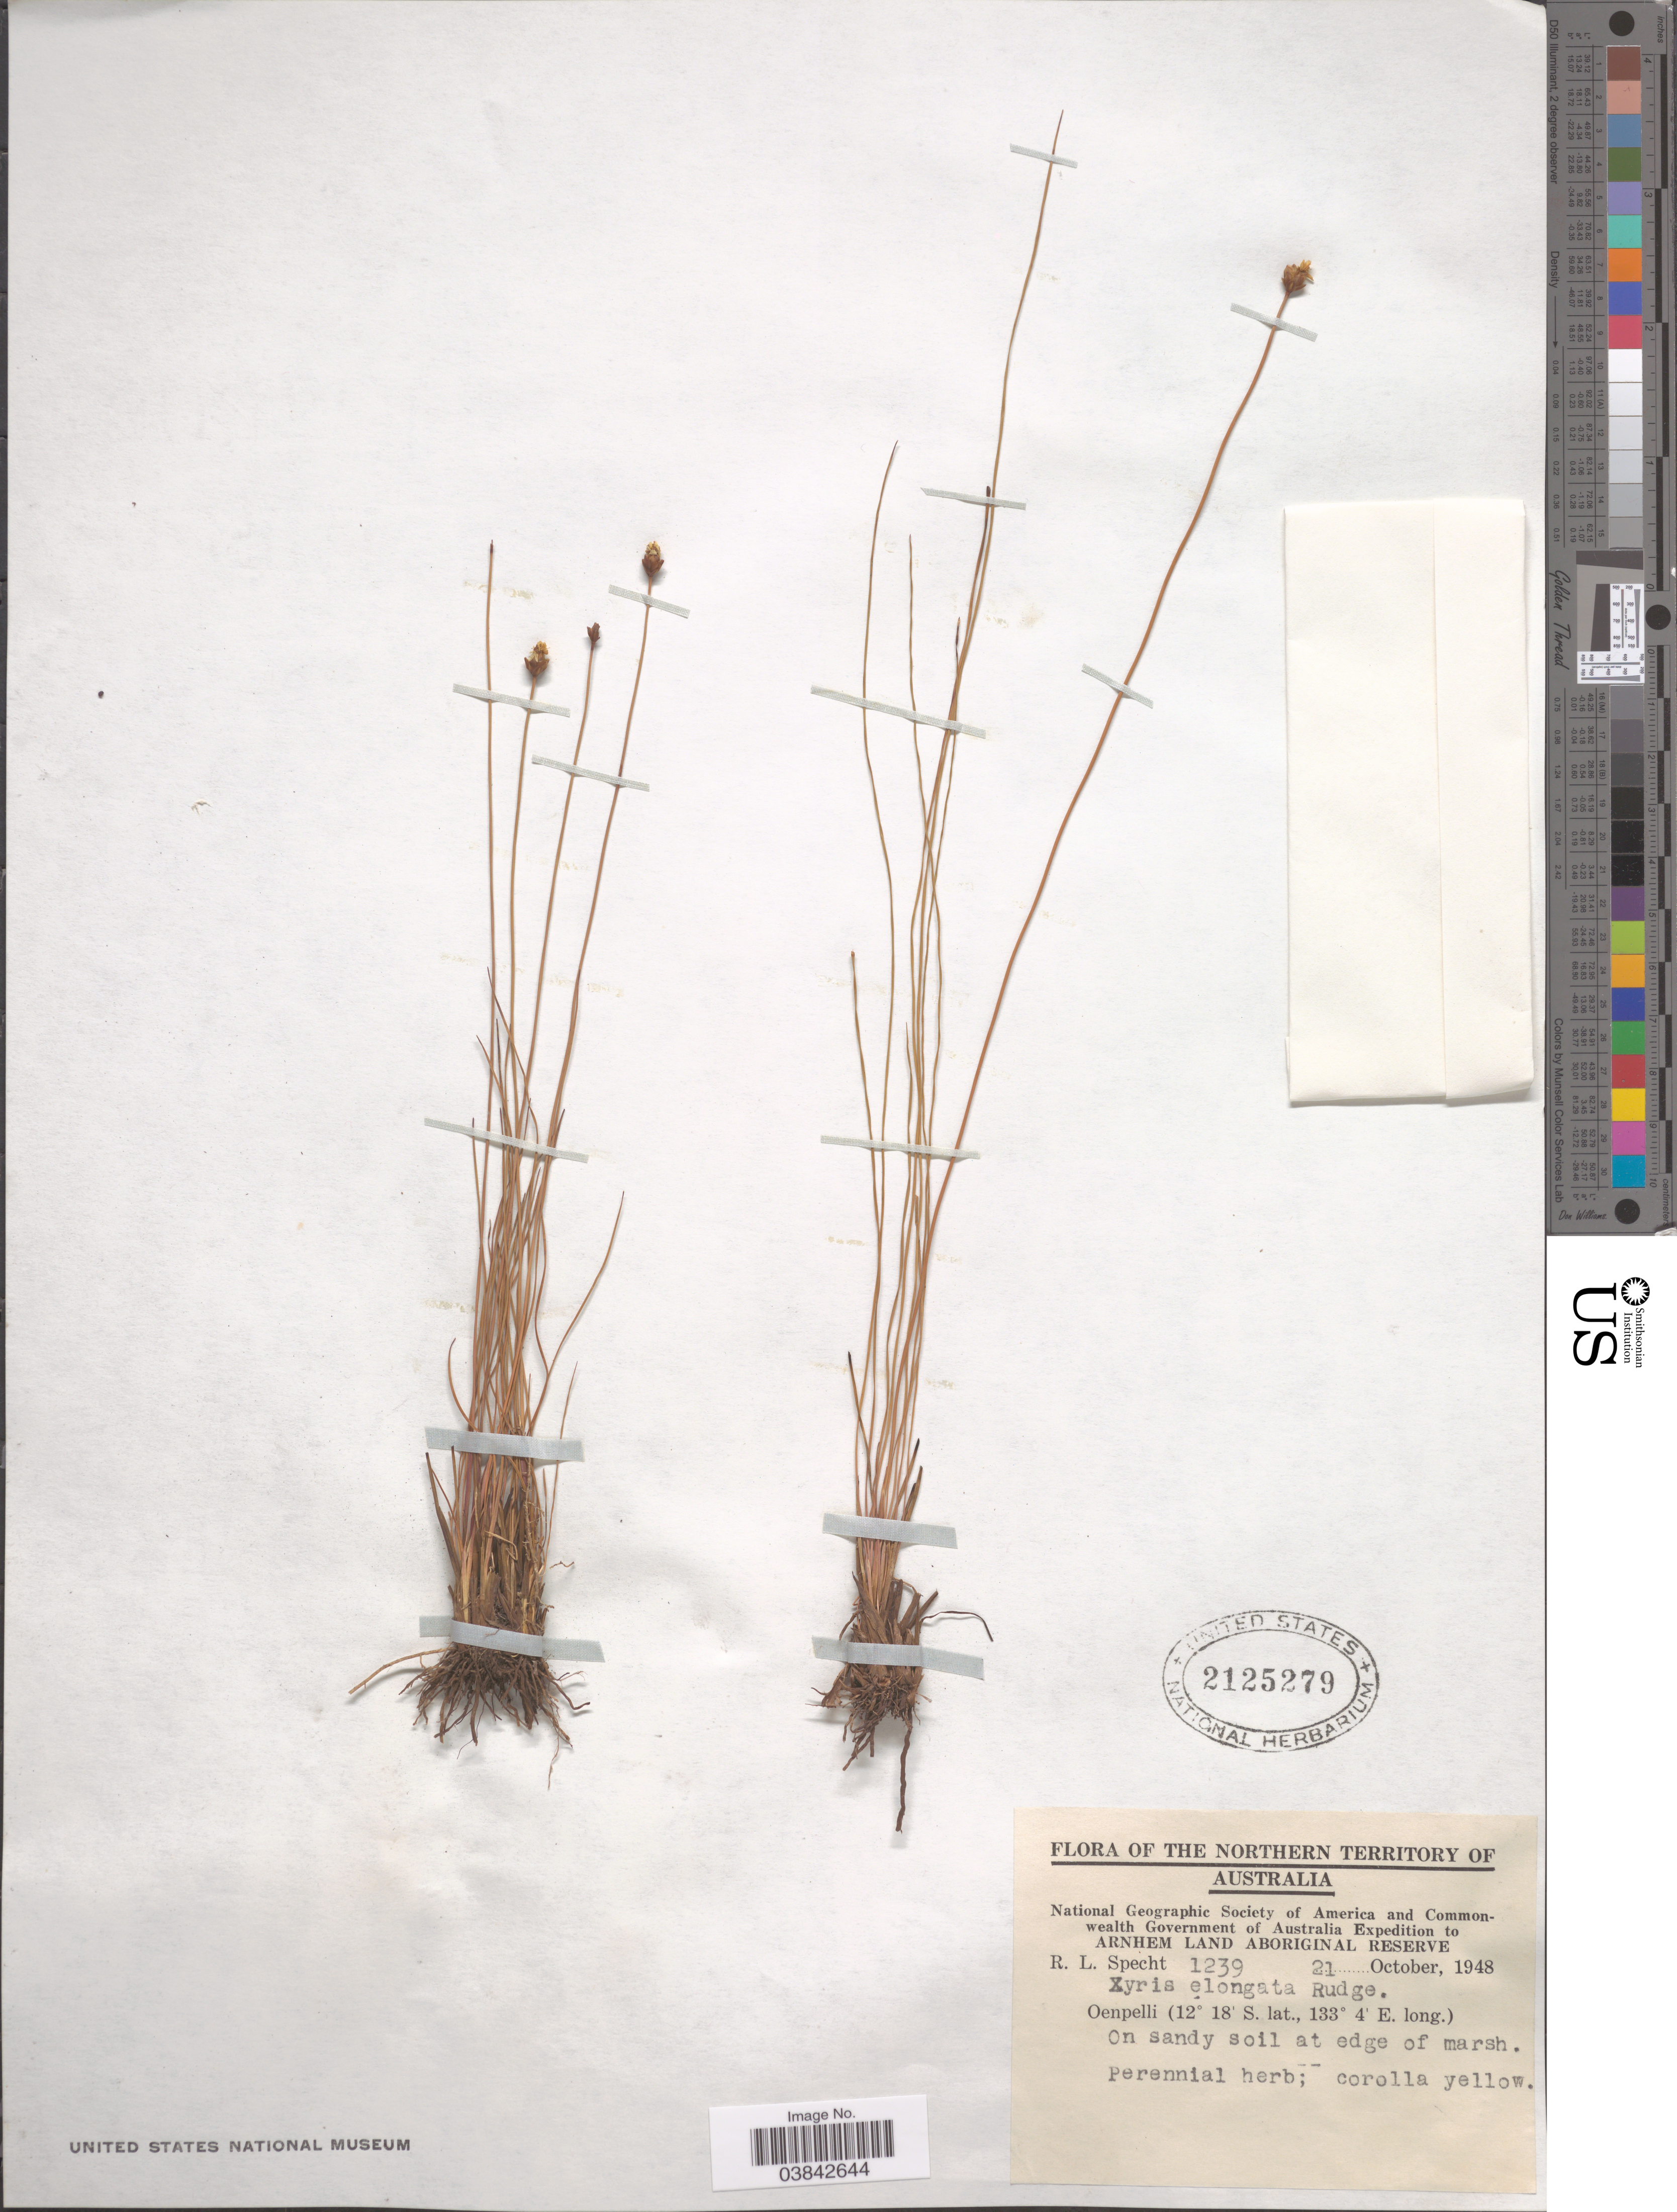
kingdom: Plantae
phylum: Tracheophyta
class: Liliopsida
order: Poales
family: Xyridaceae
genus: Xyris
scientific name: Xyris cheumatophila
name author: Doust & B.J. Conn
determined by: Doust, A. N. L.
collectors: R. L. Specht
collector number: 1239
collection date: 1948-10-21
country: Australia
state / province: Northern Territory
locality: Arnhem Land Aboriginal Reserve. Oenpelli.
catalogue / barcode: US 2125279